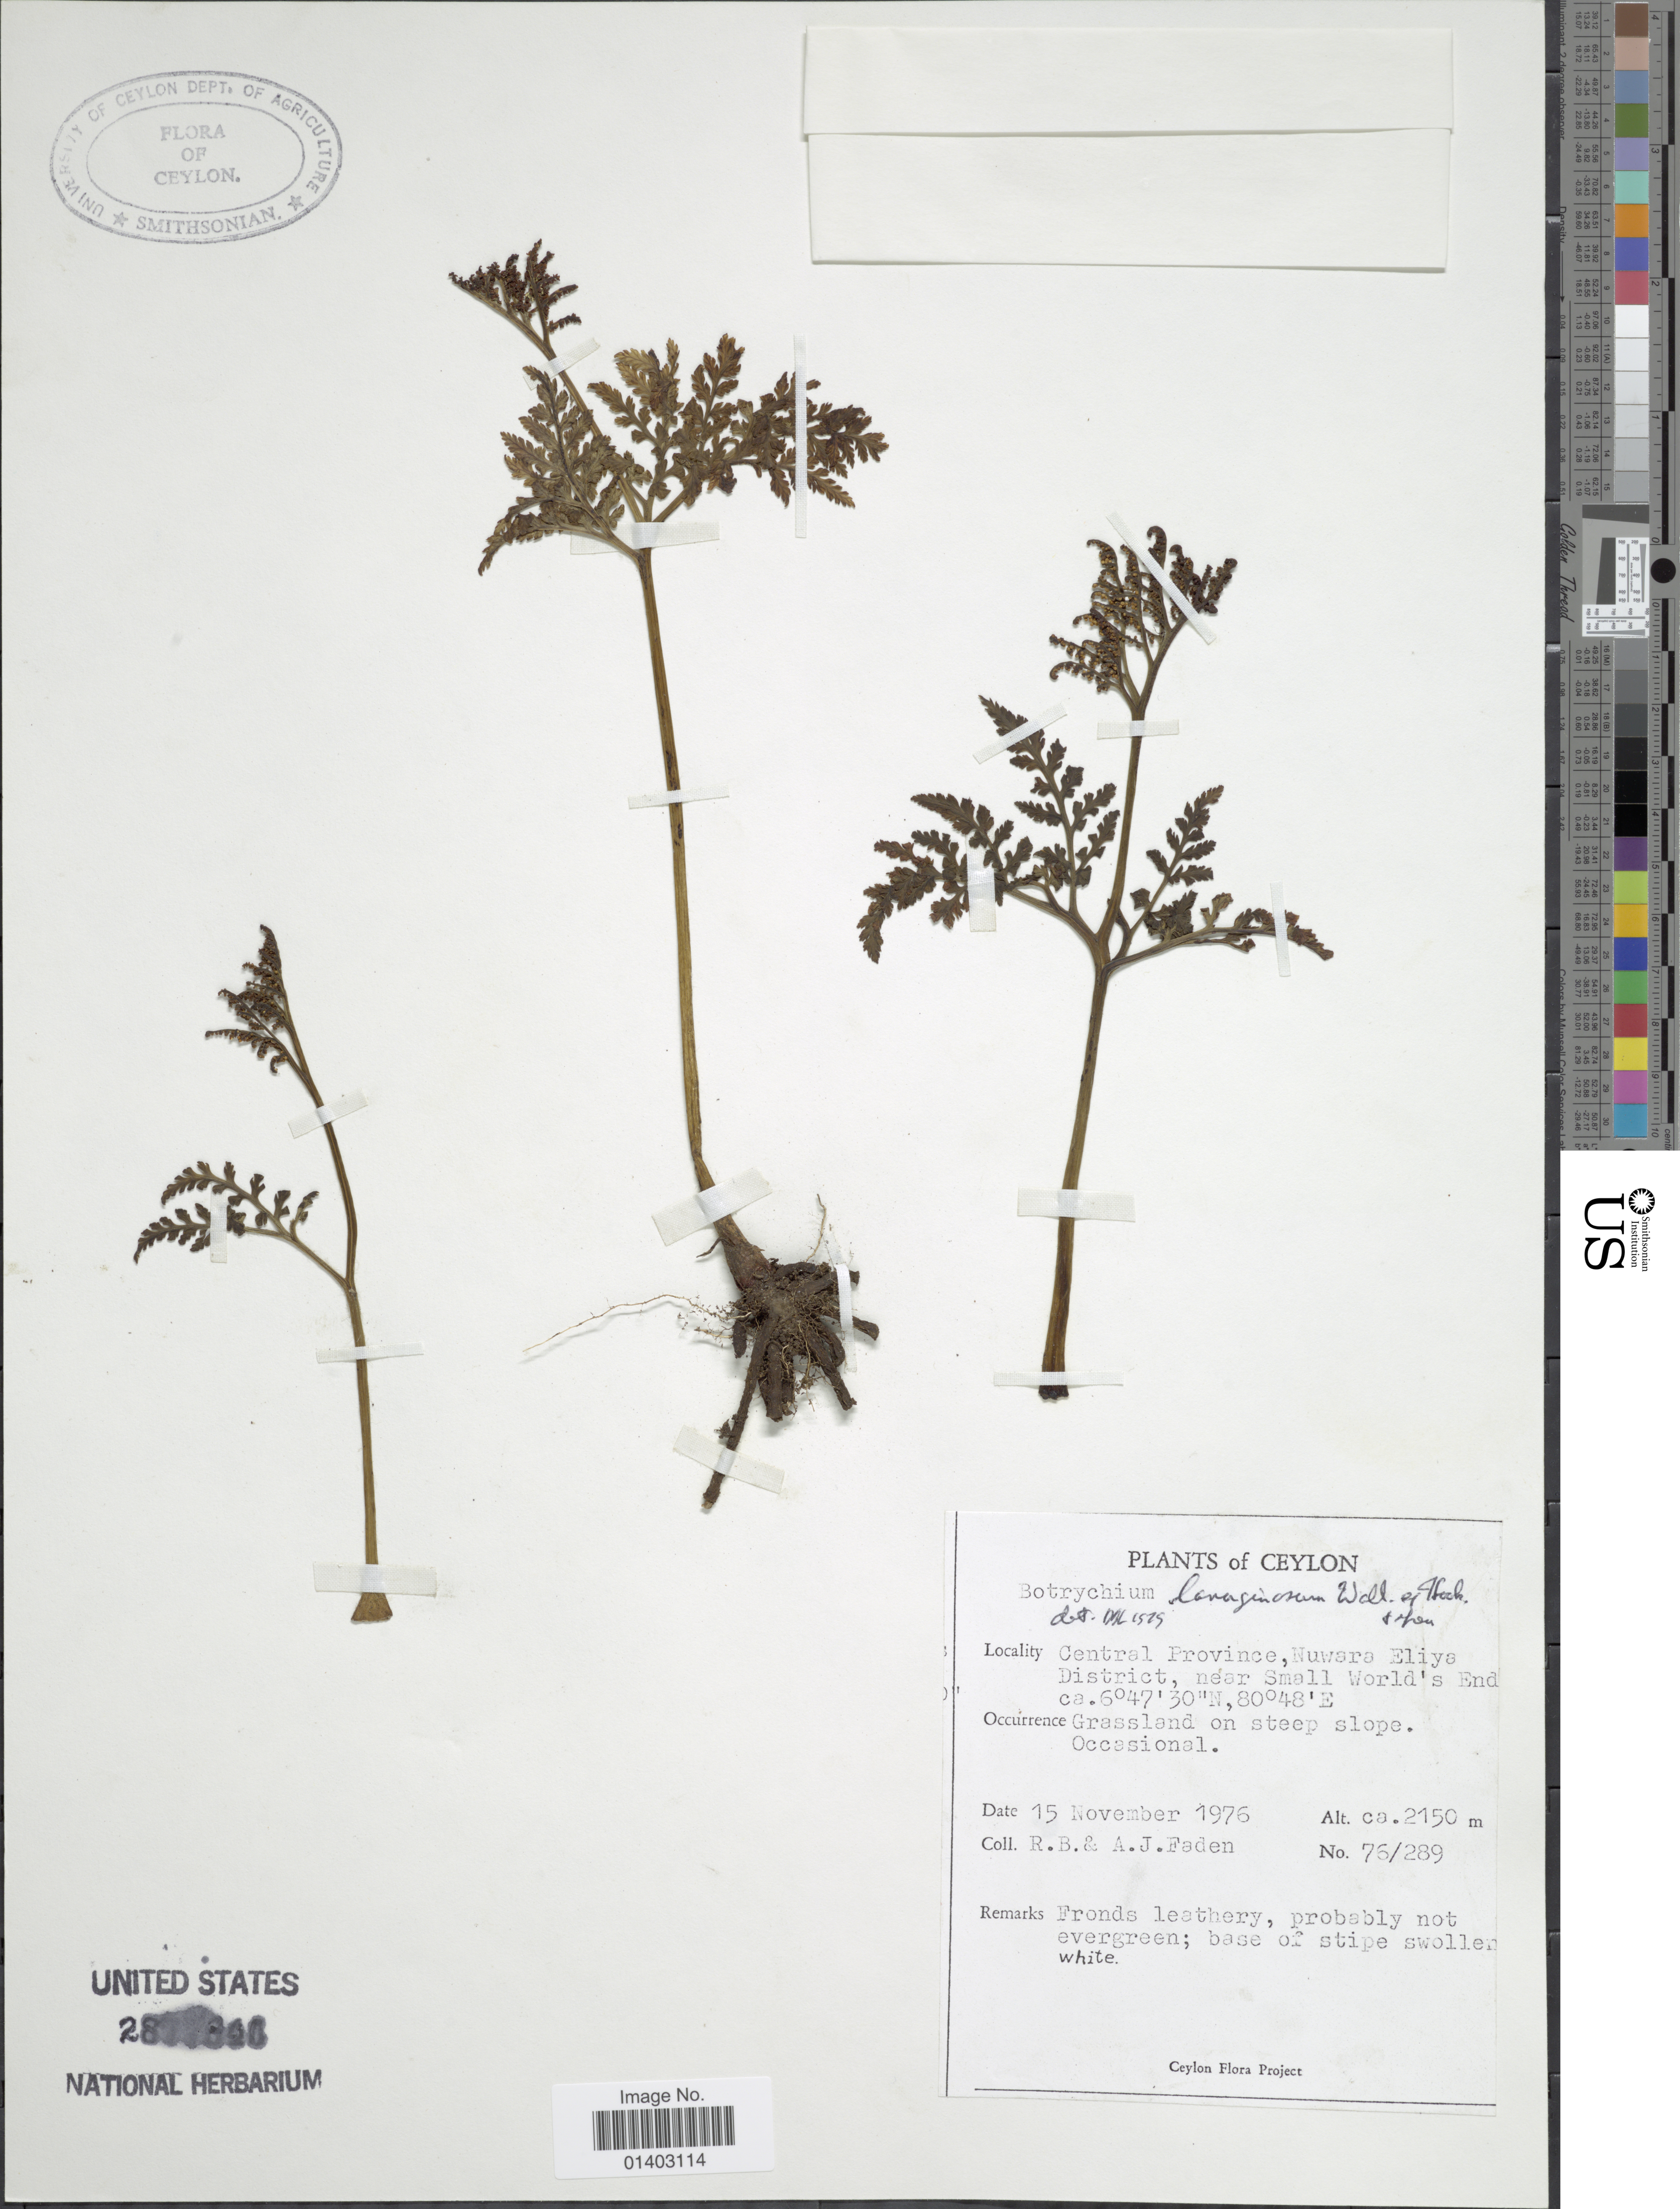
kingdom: Plantae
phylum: Tracheophyta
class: Polypodiopsida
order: Ophioglossales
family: Ophioglossaceae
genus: Botrychium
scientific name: Botrychium lanuginosum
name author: Wall. ex Hook. & Grev.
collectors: R. B. Faden & A. J. Faden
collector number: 76/289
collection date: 1976-11-15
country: Sri Lanka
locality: Central Province, Nuawara Eliya District, near Small World's End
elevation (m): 2150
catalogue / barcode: US 2877846